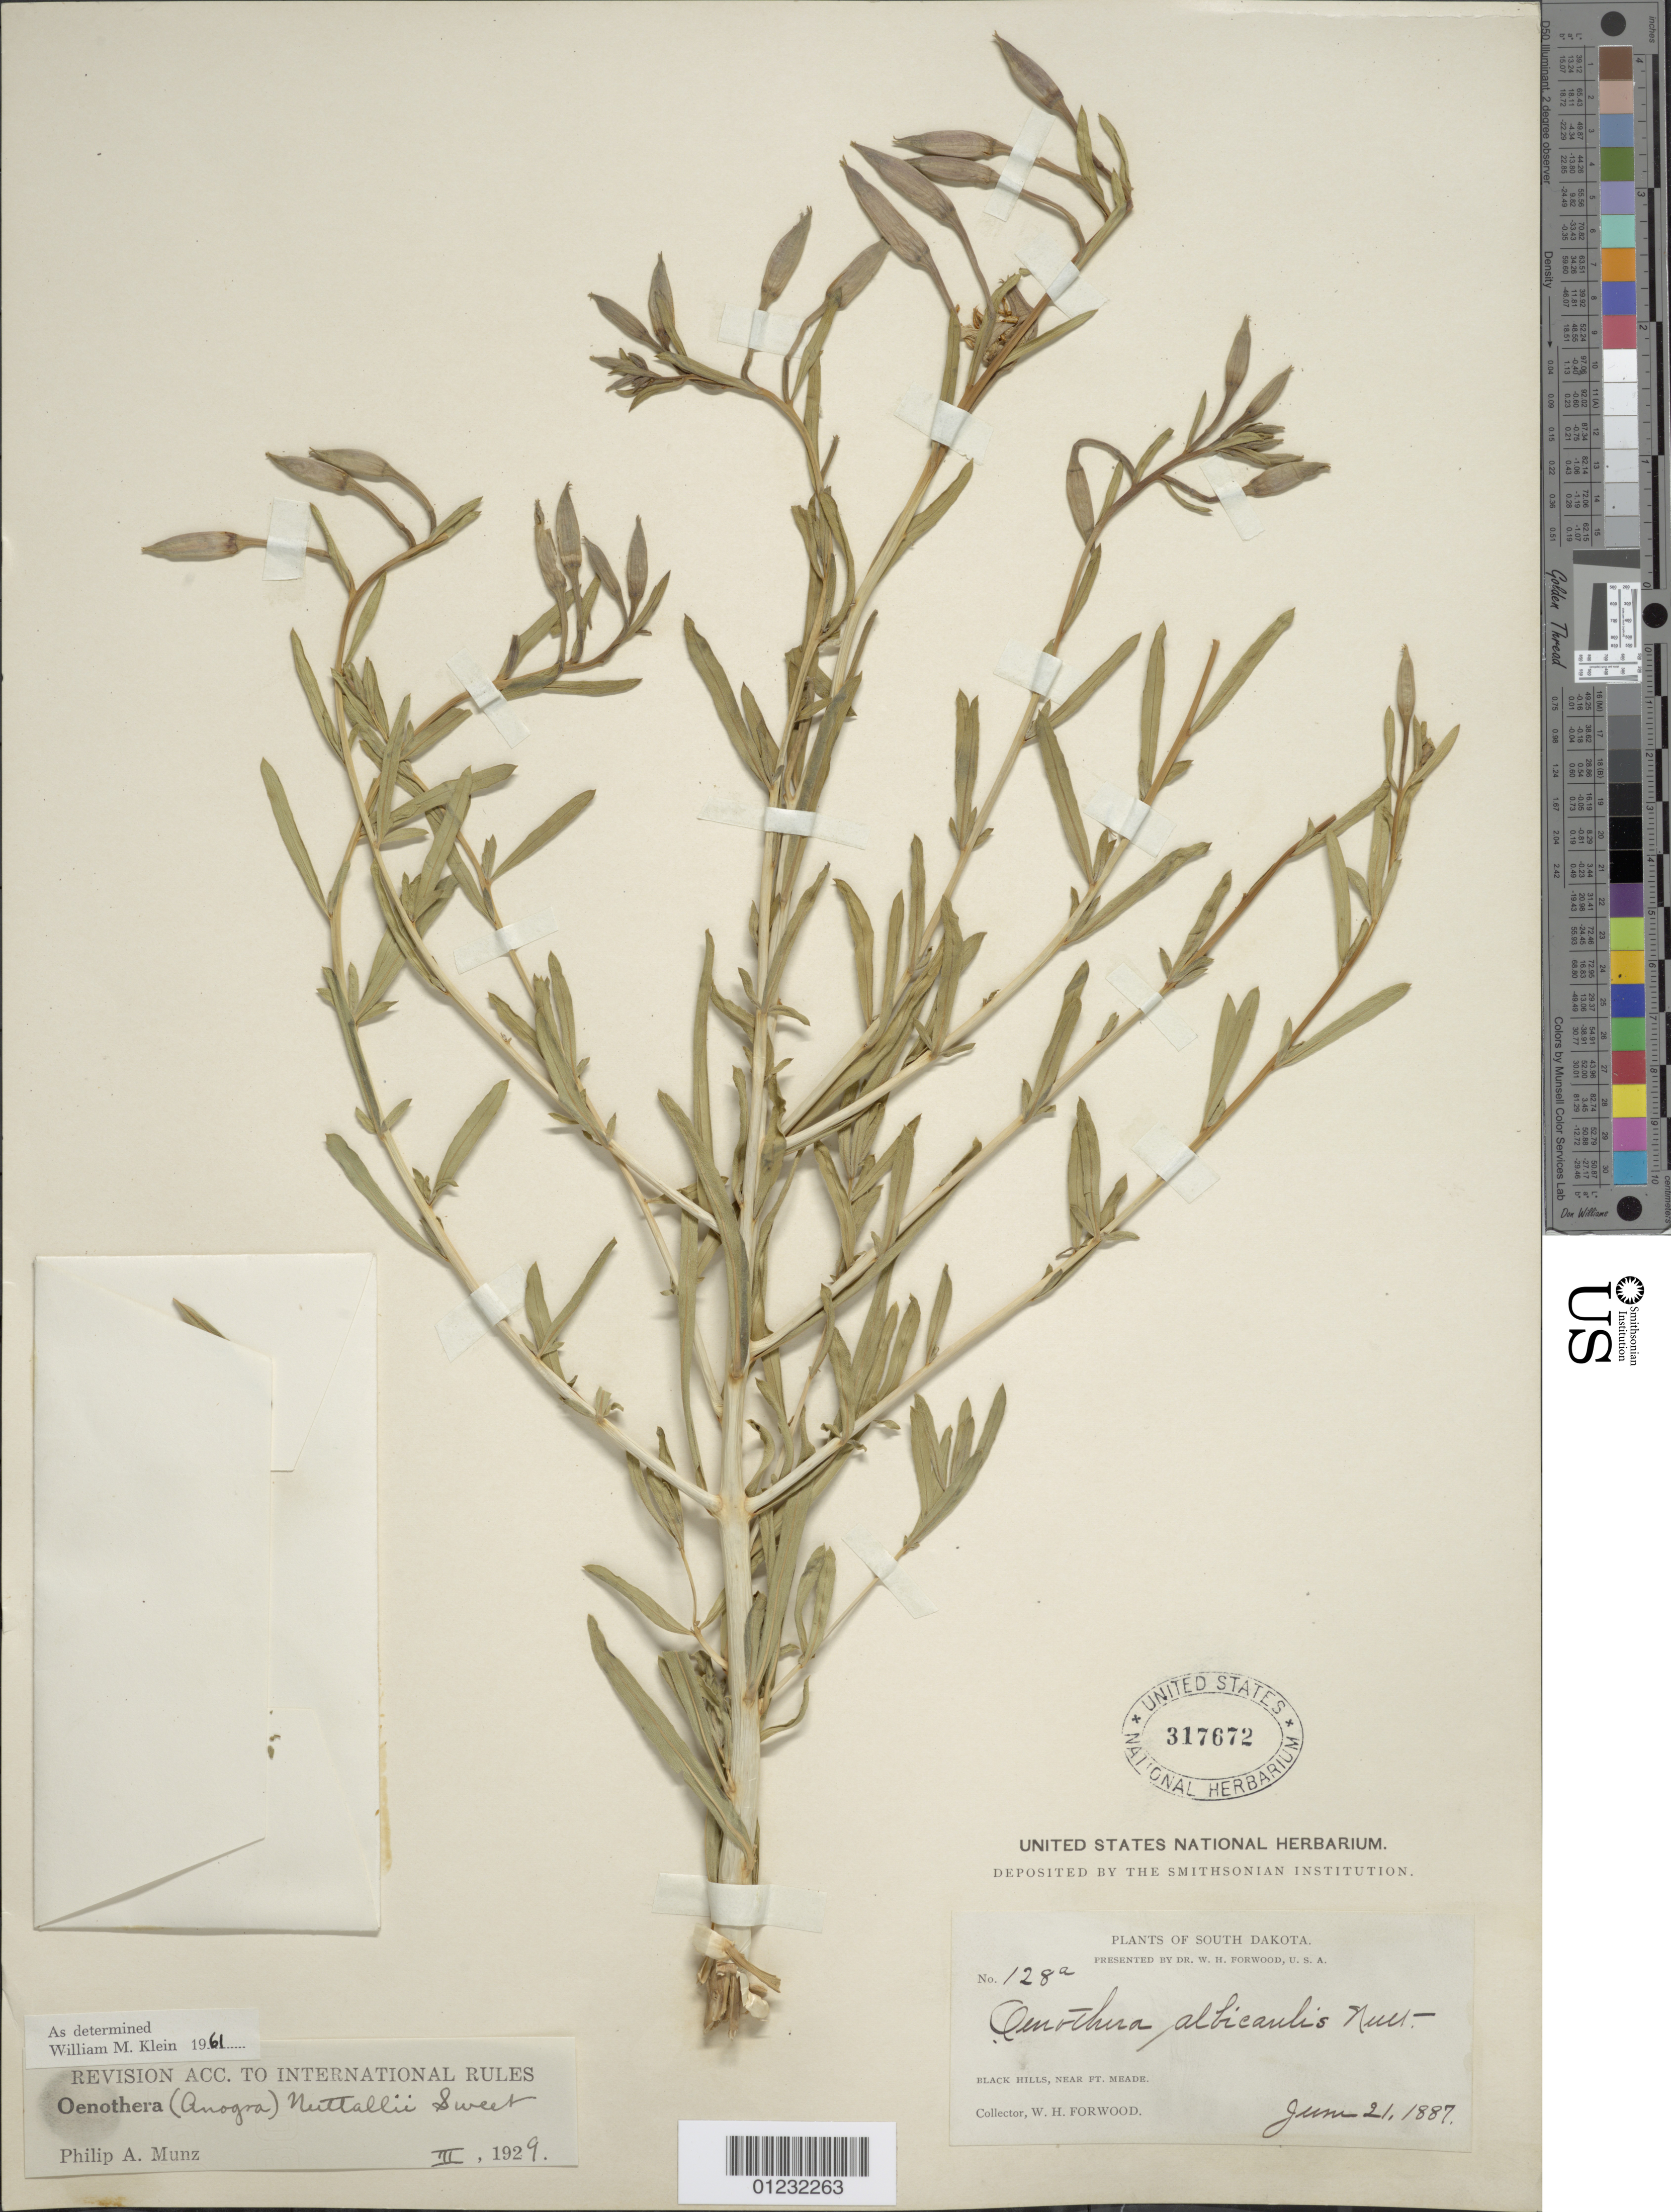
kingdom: Plantae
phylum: Tracheophyta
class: Magnoliopsida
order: Myrtales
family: Onagraceae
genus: Oenothera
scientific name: Oenothera nuttallii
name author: Sweet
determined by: Klein, W. M.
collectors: W. Forwood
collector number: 128a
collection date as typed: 21 Jun 1887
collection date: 1887-06-21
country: United States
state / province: South Dakota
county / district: Lawrence / Meade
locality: Black Hills, near Ft. Meade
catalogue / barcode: US 317672